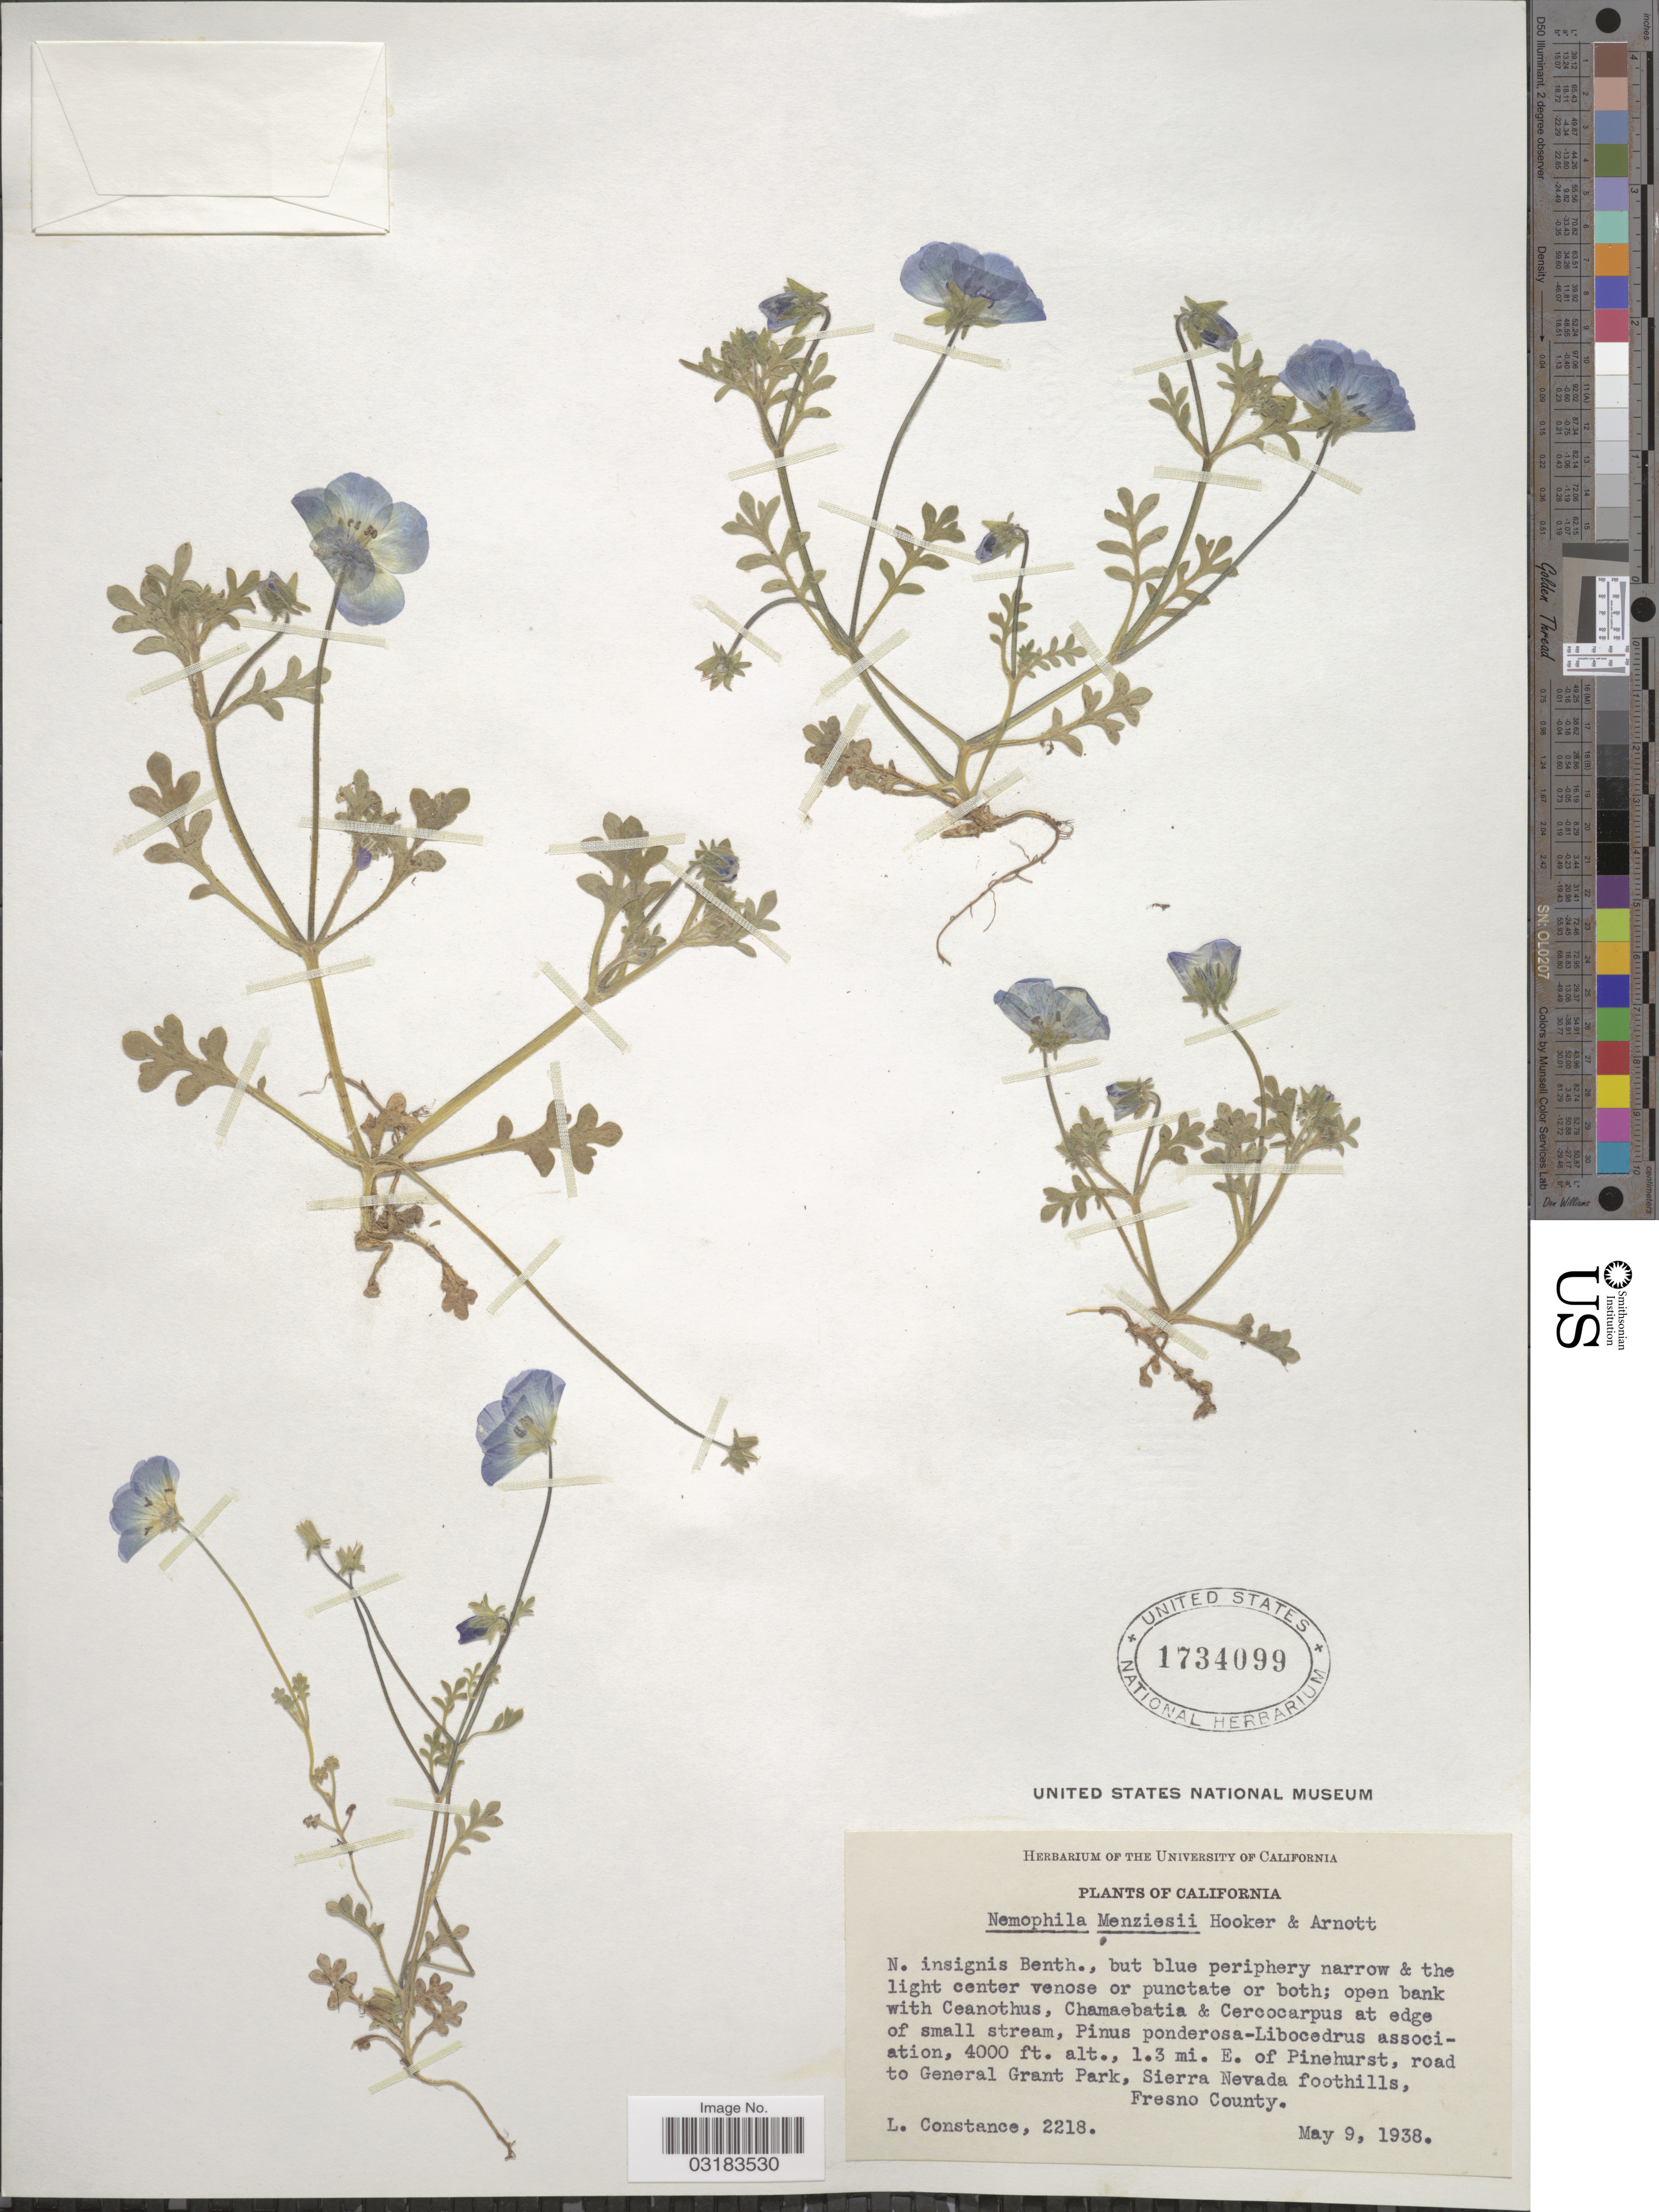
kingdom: Plantae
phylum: Tracheophyta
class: Magnoliopsida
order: Boraginales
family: Hydrophyllaceae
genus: Nemophila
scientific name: Nemophila menziesii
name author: Hook. & Arn.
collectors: L. Constance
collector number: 2218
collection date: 1938-05-09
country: United States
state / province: California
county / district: Fresno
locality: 1.3 mi. E. of Pinehurst, road to General Grant Park, Sierra Nevada foothills, Fresno County.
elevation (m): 1219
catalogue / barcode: US 1734099